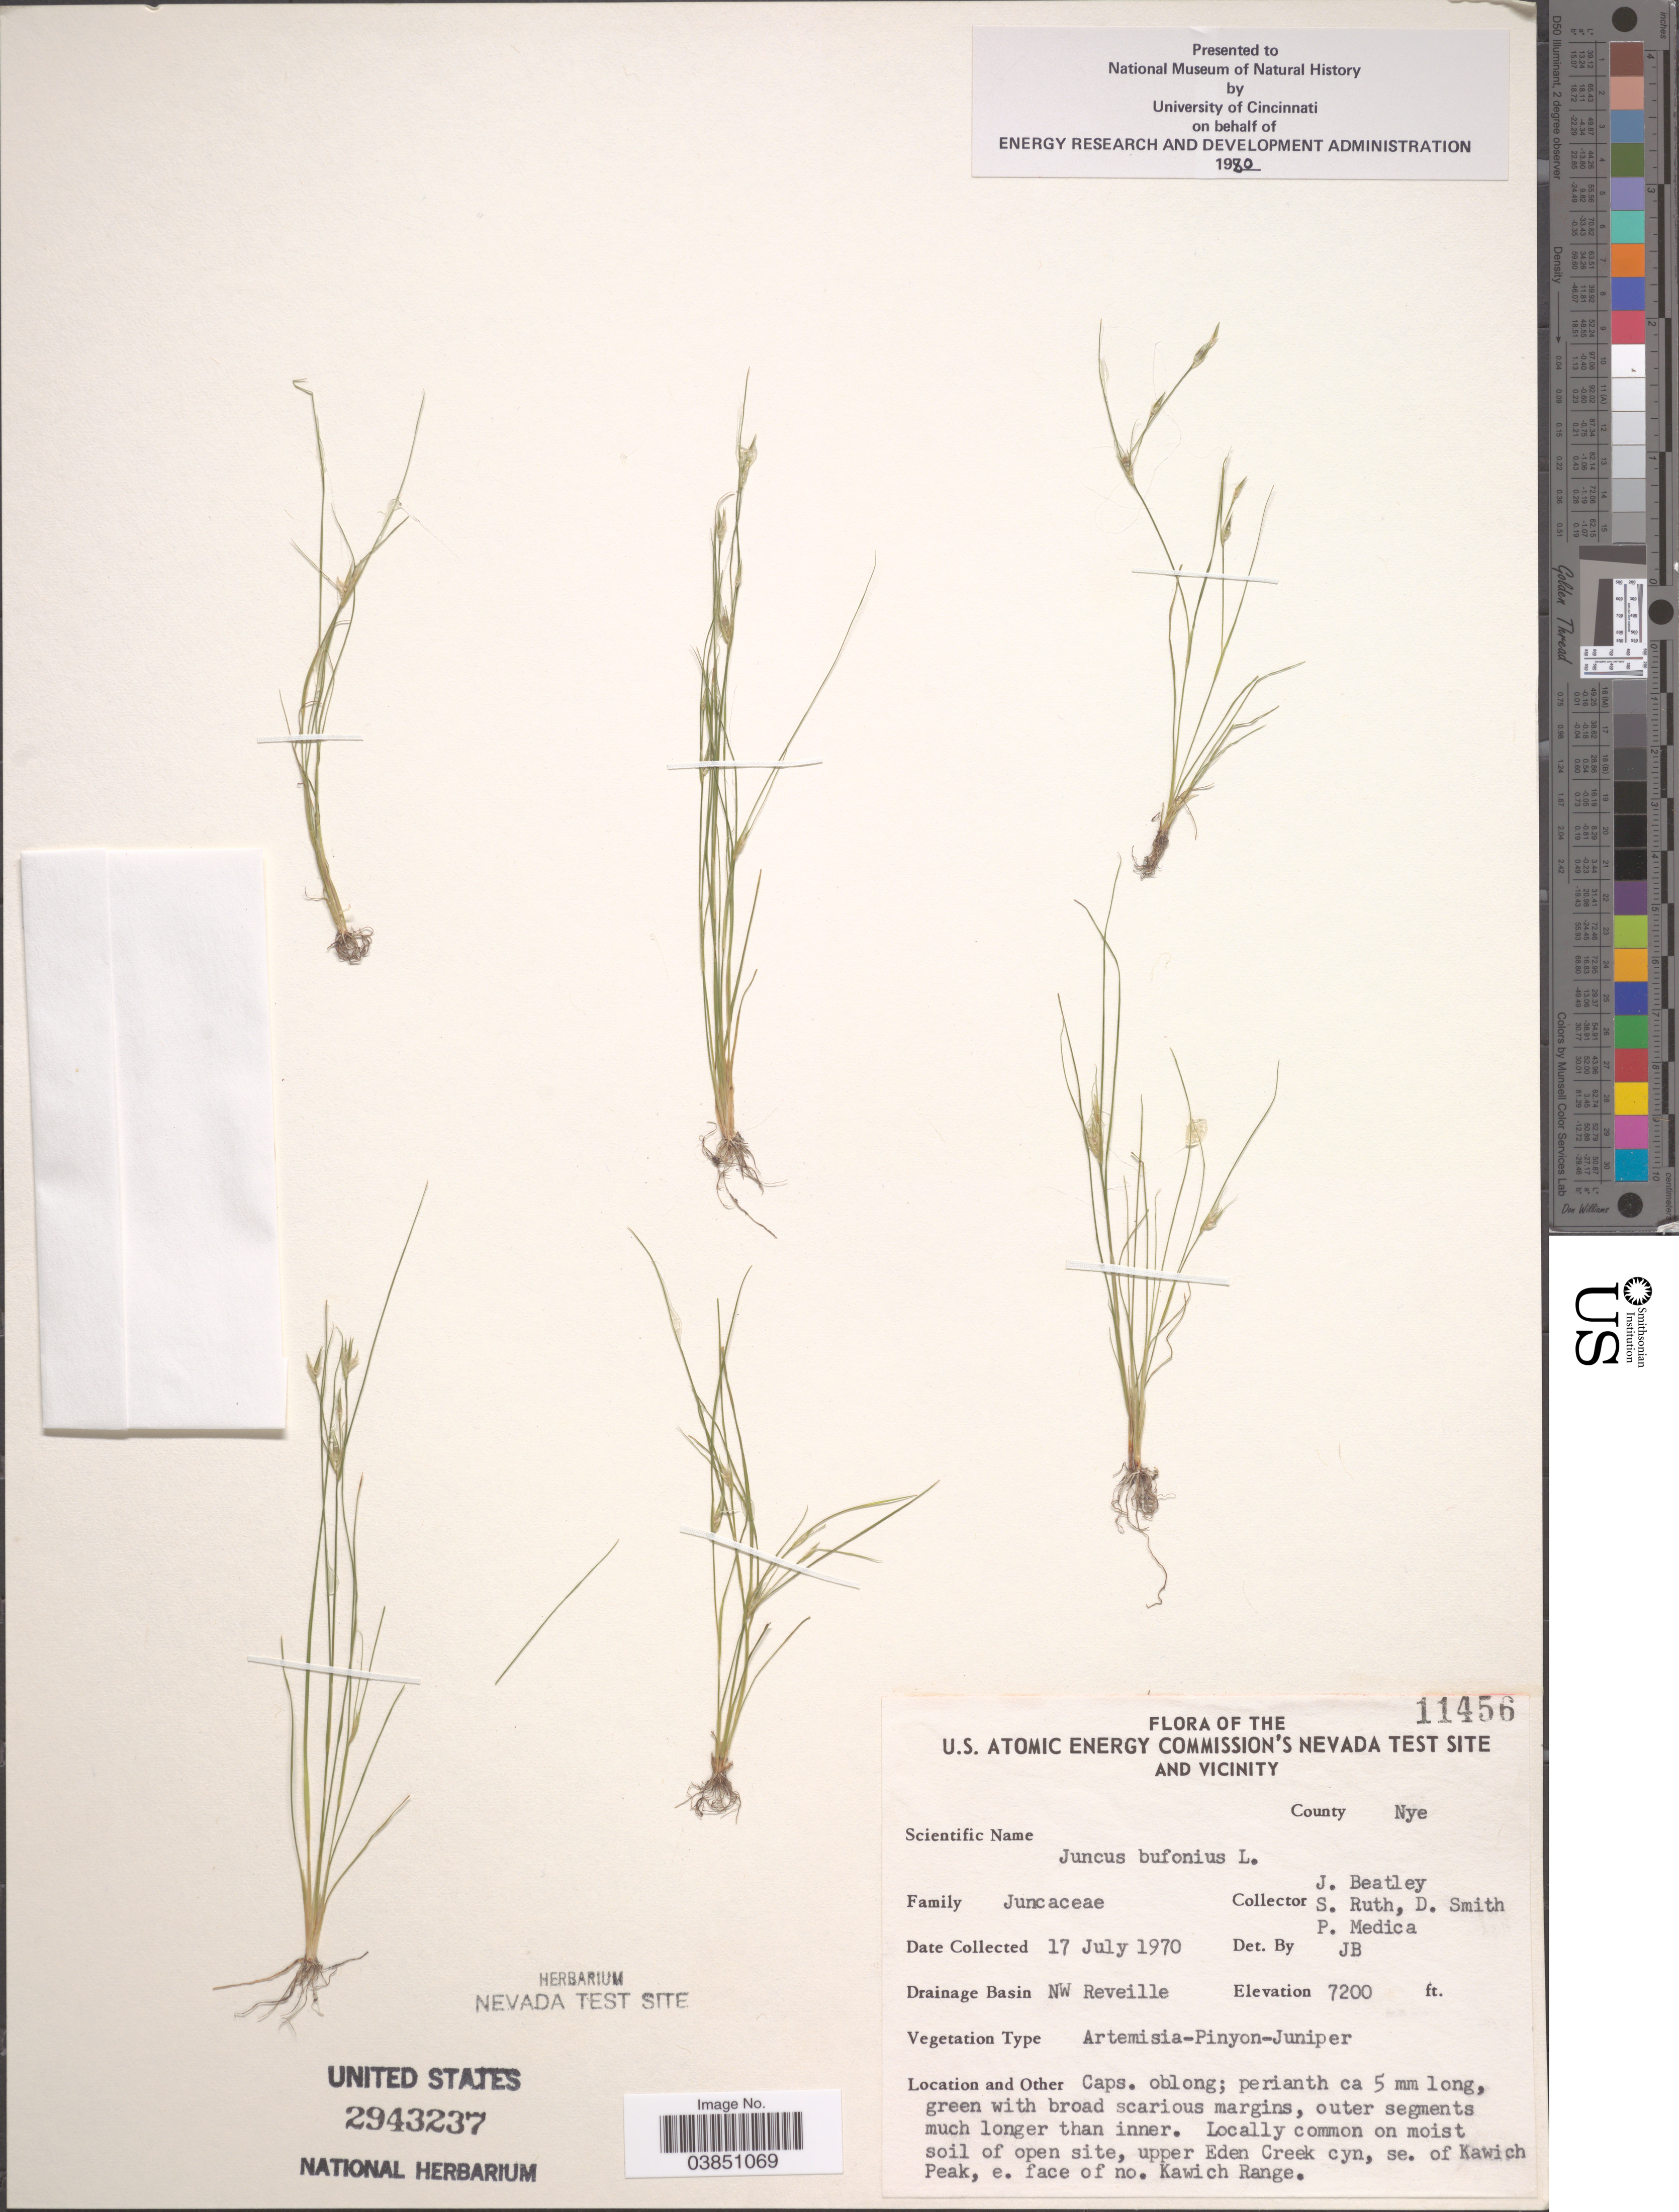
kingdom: Plantae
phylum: Tracheophyta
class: Liliopsida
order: Poales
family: Juncaceae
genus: Juncus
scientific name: Juncus bufonius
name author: L.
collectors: J. C. Beatley, S. Ruth, D. Smith & P. Medica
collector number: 11456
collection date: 1970-07-17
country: United States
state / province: Nevada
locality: U.S. Atomic Energy Commission's Nevada Test Site and Vicinity. County Nye. Drainage Basin NW Reveille. Upper Eden Creek cyn, se. of Kawich Peak, e. face of no. Kawich Range.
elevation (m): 2195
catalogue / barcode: US 2943237